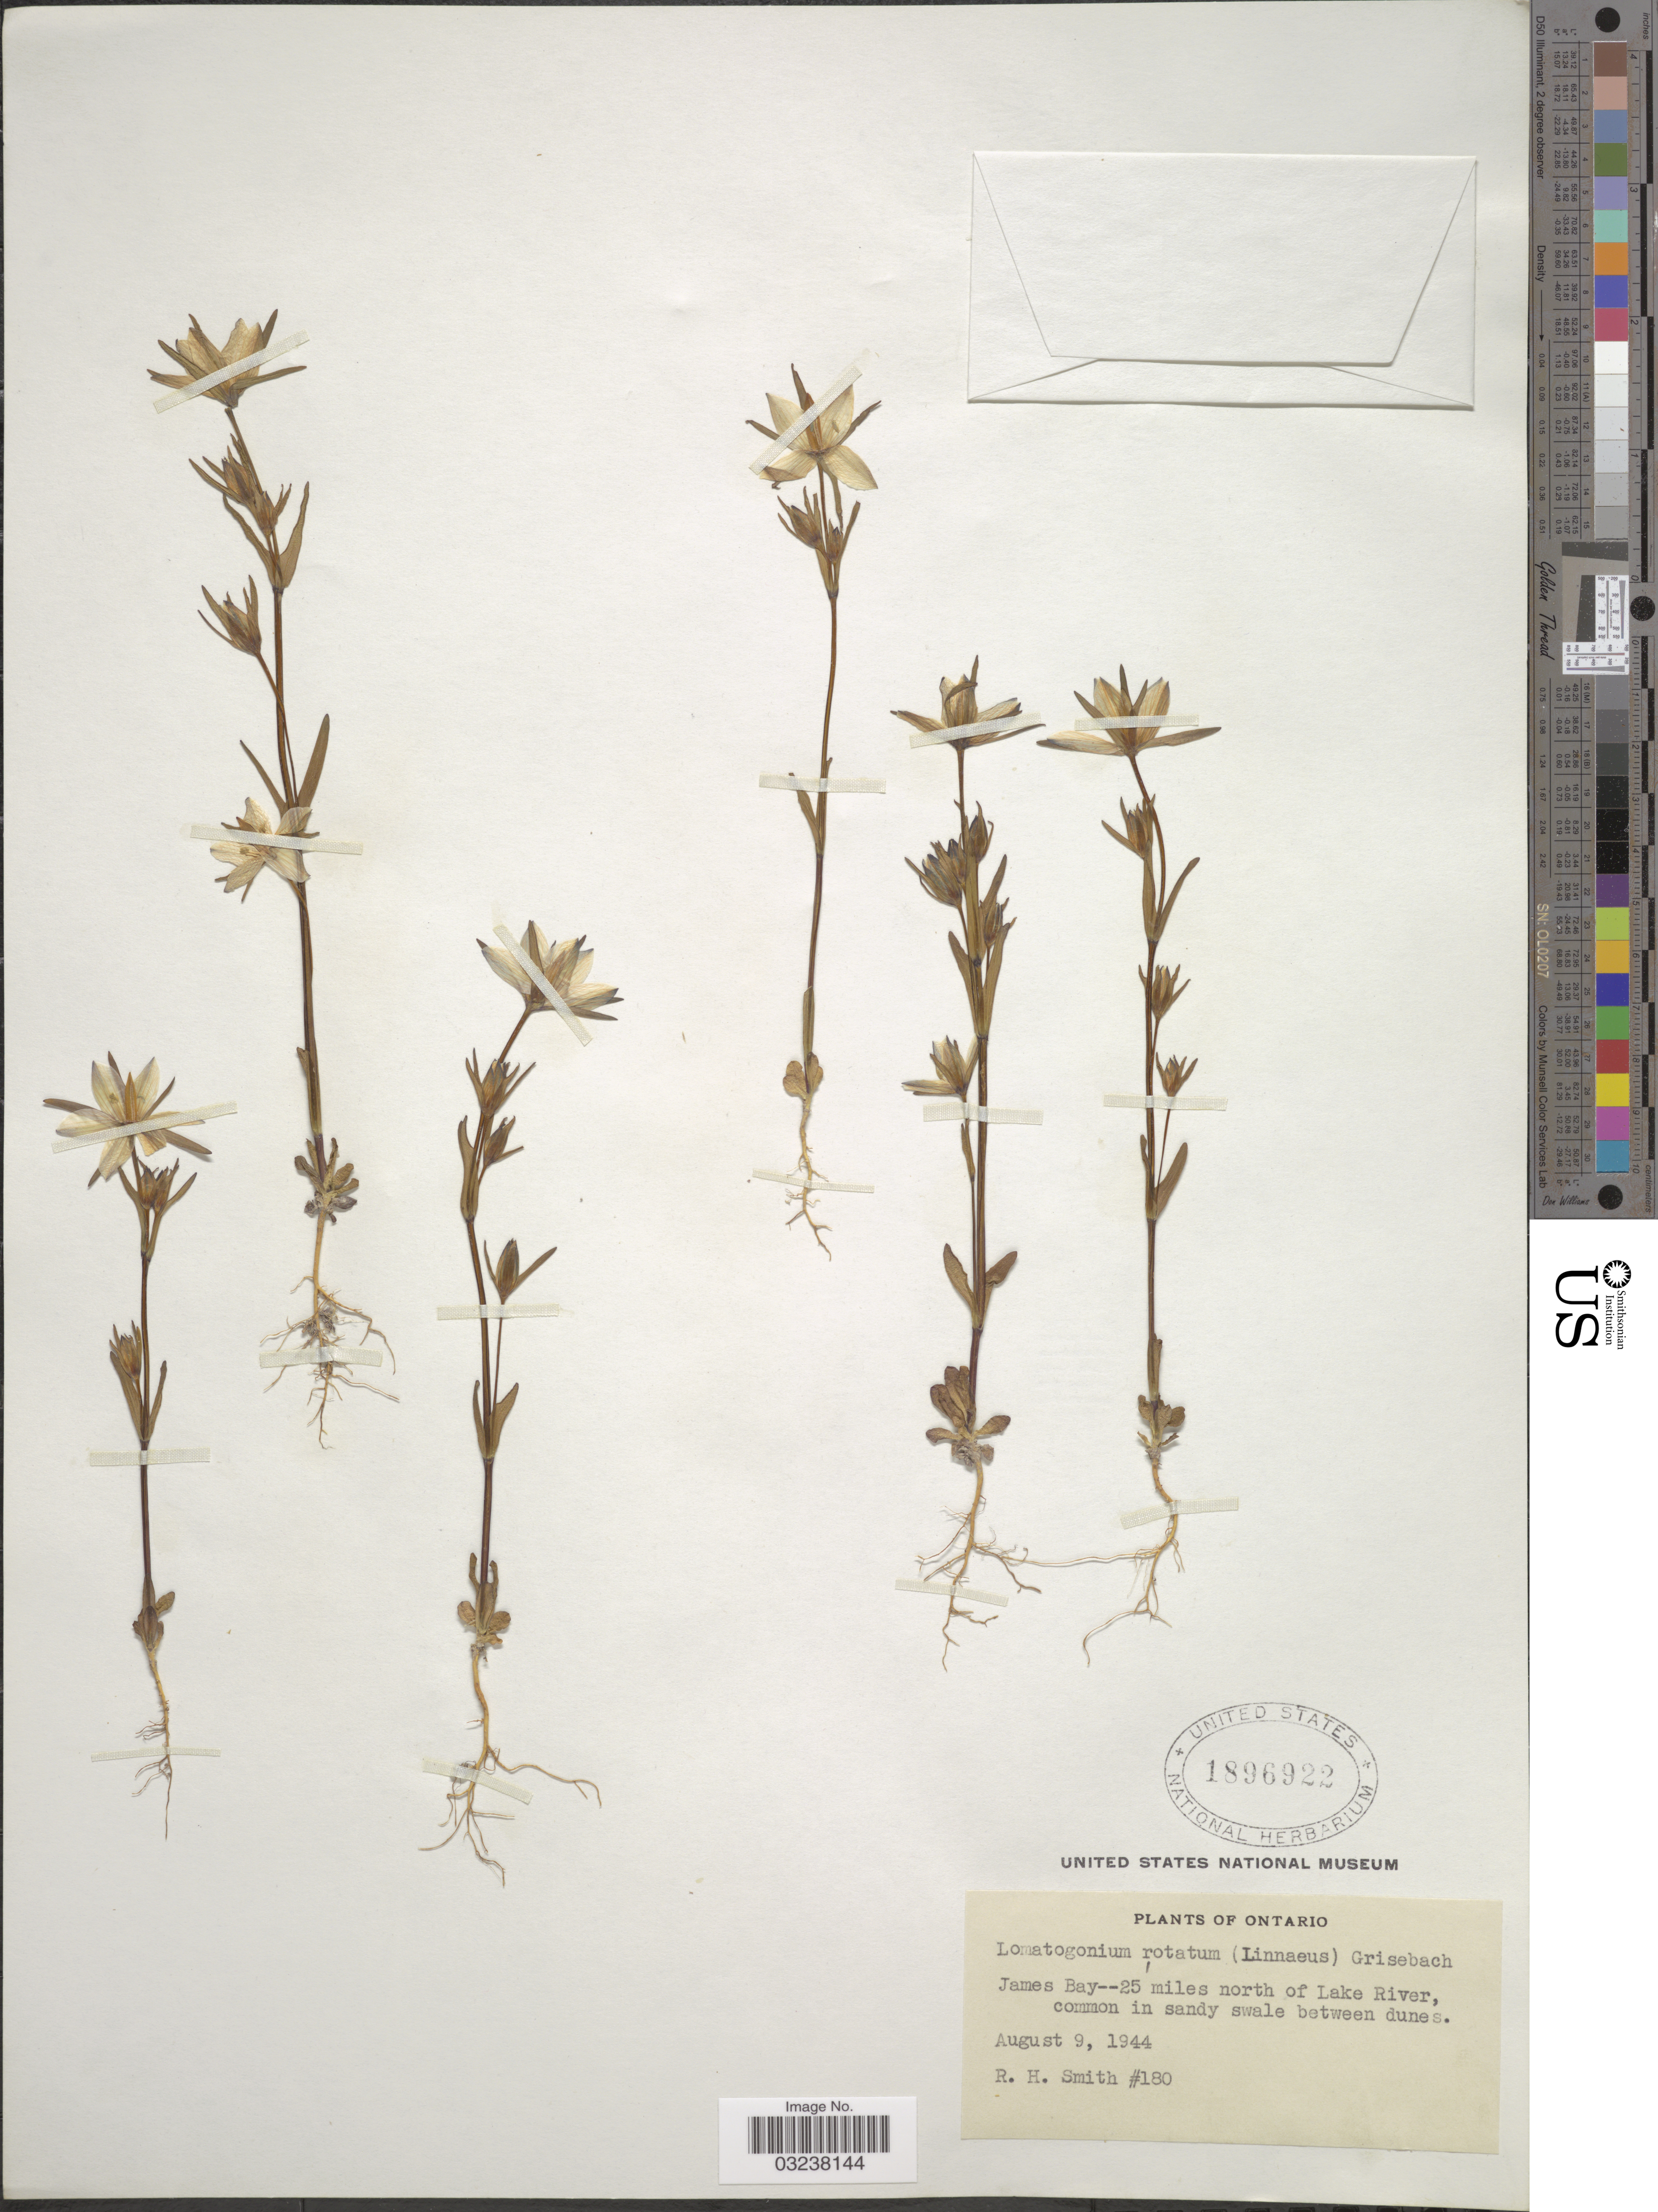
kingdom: Plantae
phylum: Tracheophyta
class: Magnoliopsida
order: Gentianales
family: Gentianaceae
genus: Lomatogonium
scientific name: Lomatogonium rotatum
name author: (L.) Fr.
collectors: R. H. Smith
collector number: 180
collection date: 1944-08-09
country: Canada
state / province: Ontario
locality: James Bay -- 25 miles north of Lake River.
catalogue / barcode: US 1896922